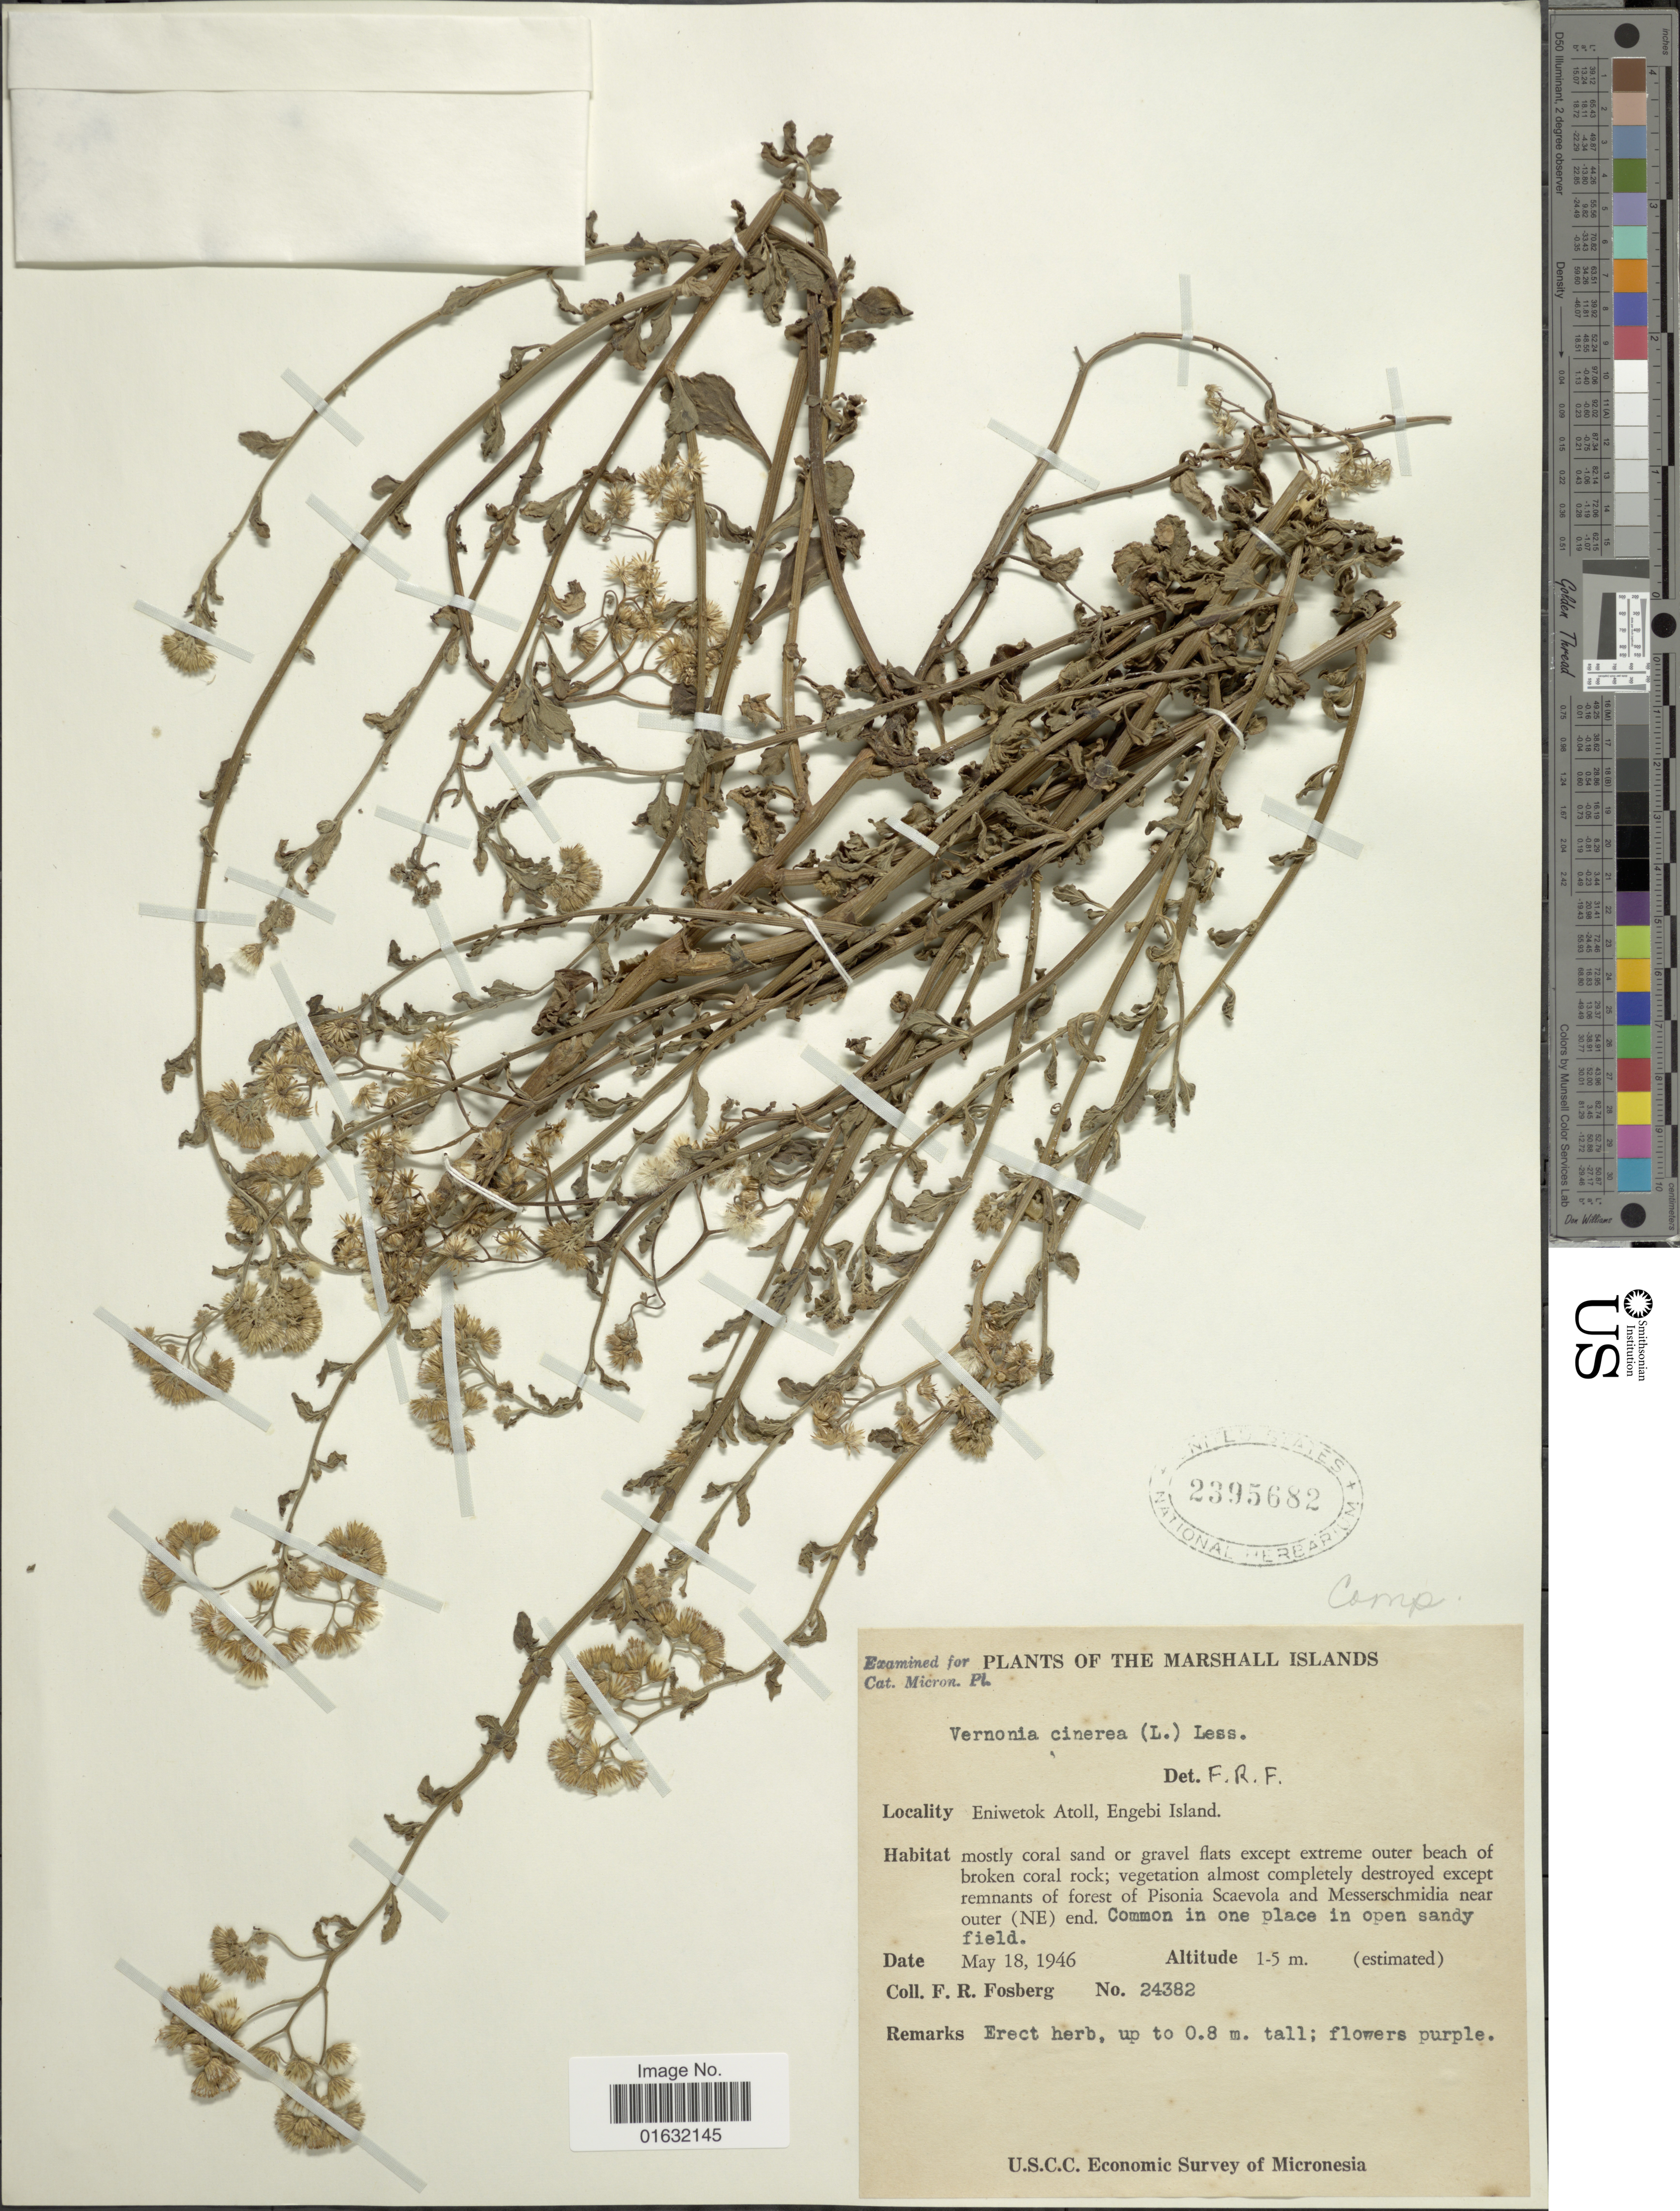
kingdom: Plantae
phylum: Tracheophyta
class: Magnoliopsida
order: Asterales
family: Asteraceae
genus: Cyanthillium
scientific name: Cyanthillium cinereum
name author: (L.) H. Rob.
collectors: F. R. Fosberg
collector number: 24382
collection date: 1946-05-18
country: Marshall Islands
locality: The Marshall Islands, Eniwetok Atoll, Engebi Island.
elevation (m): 1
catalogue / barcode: US 2395682